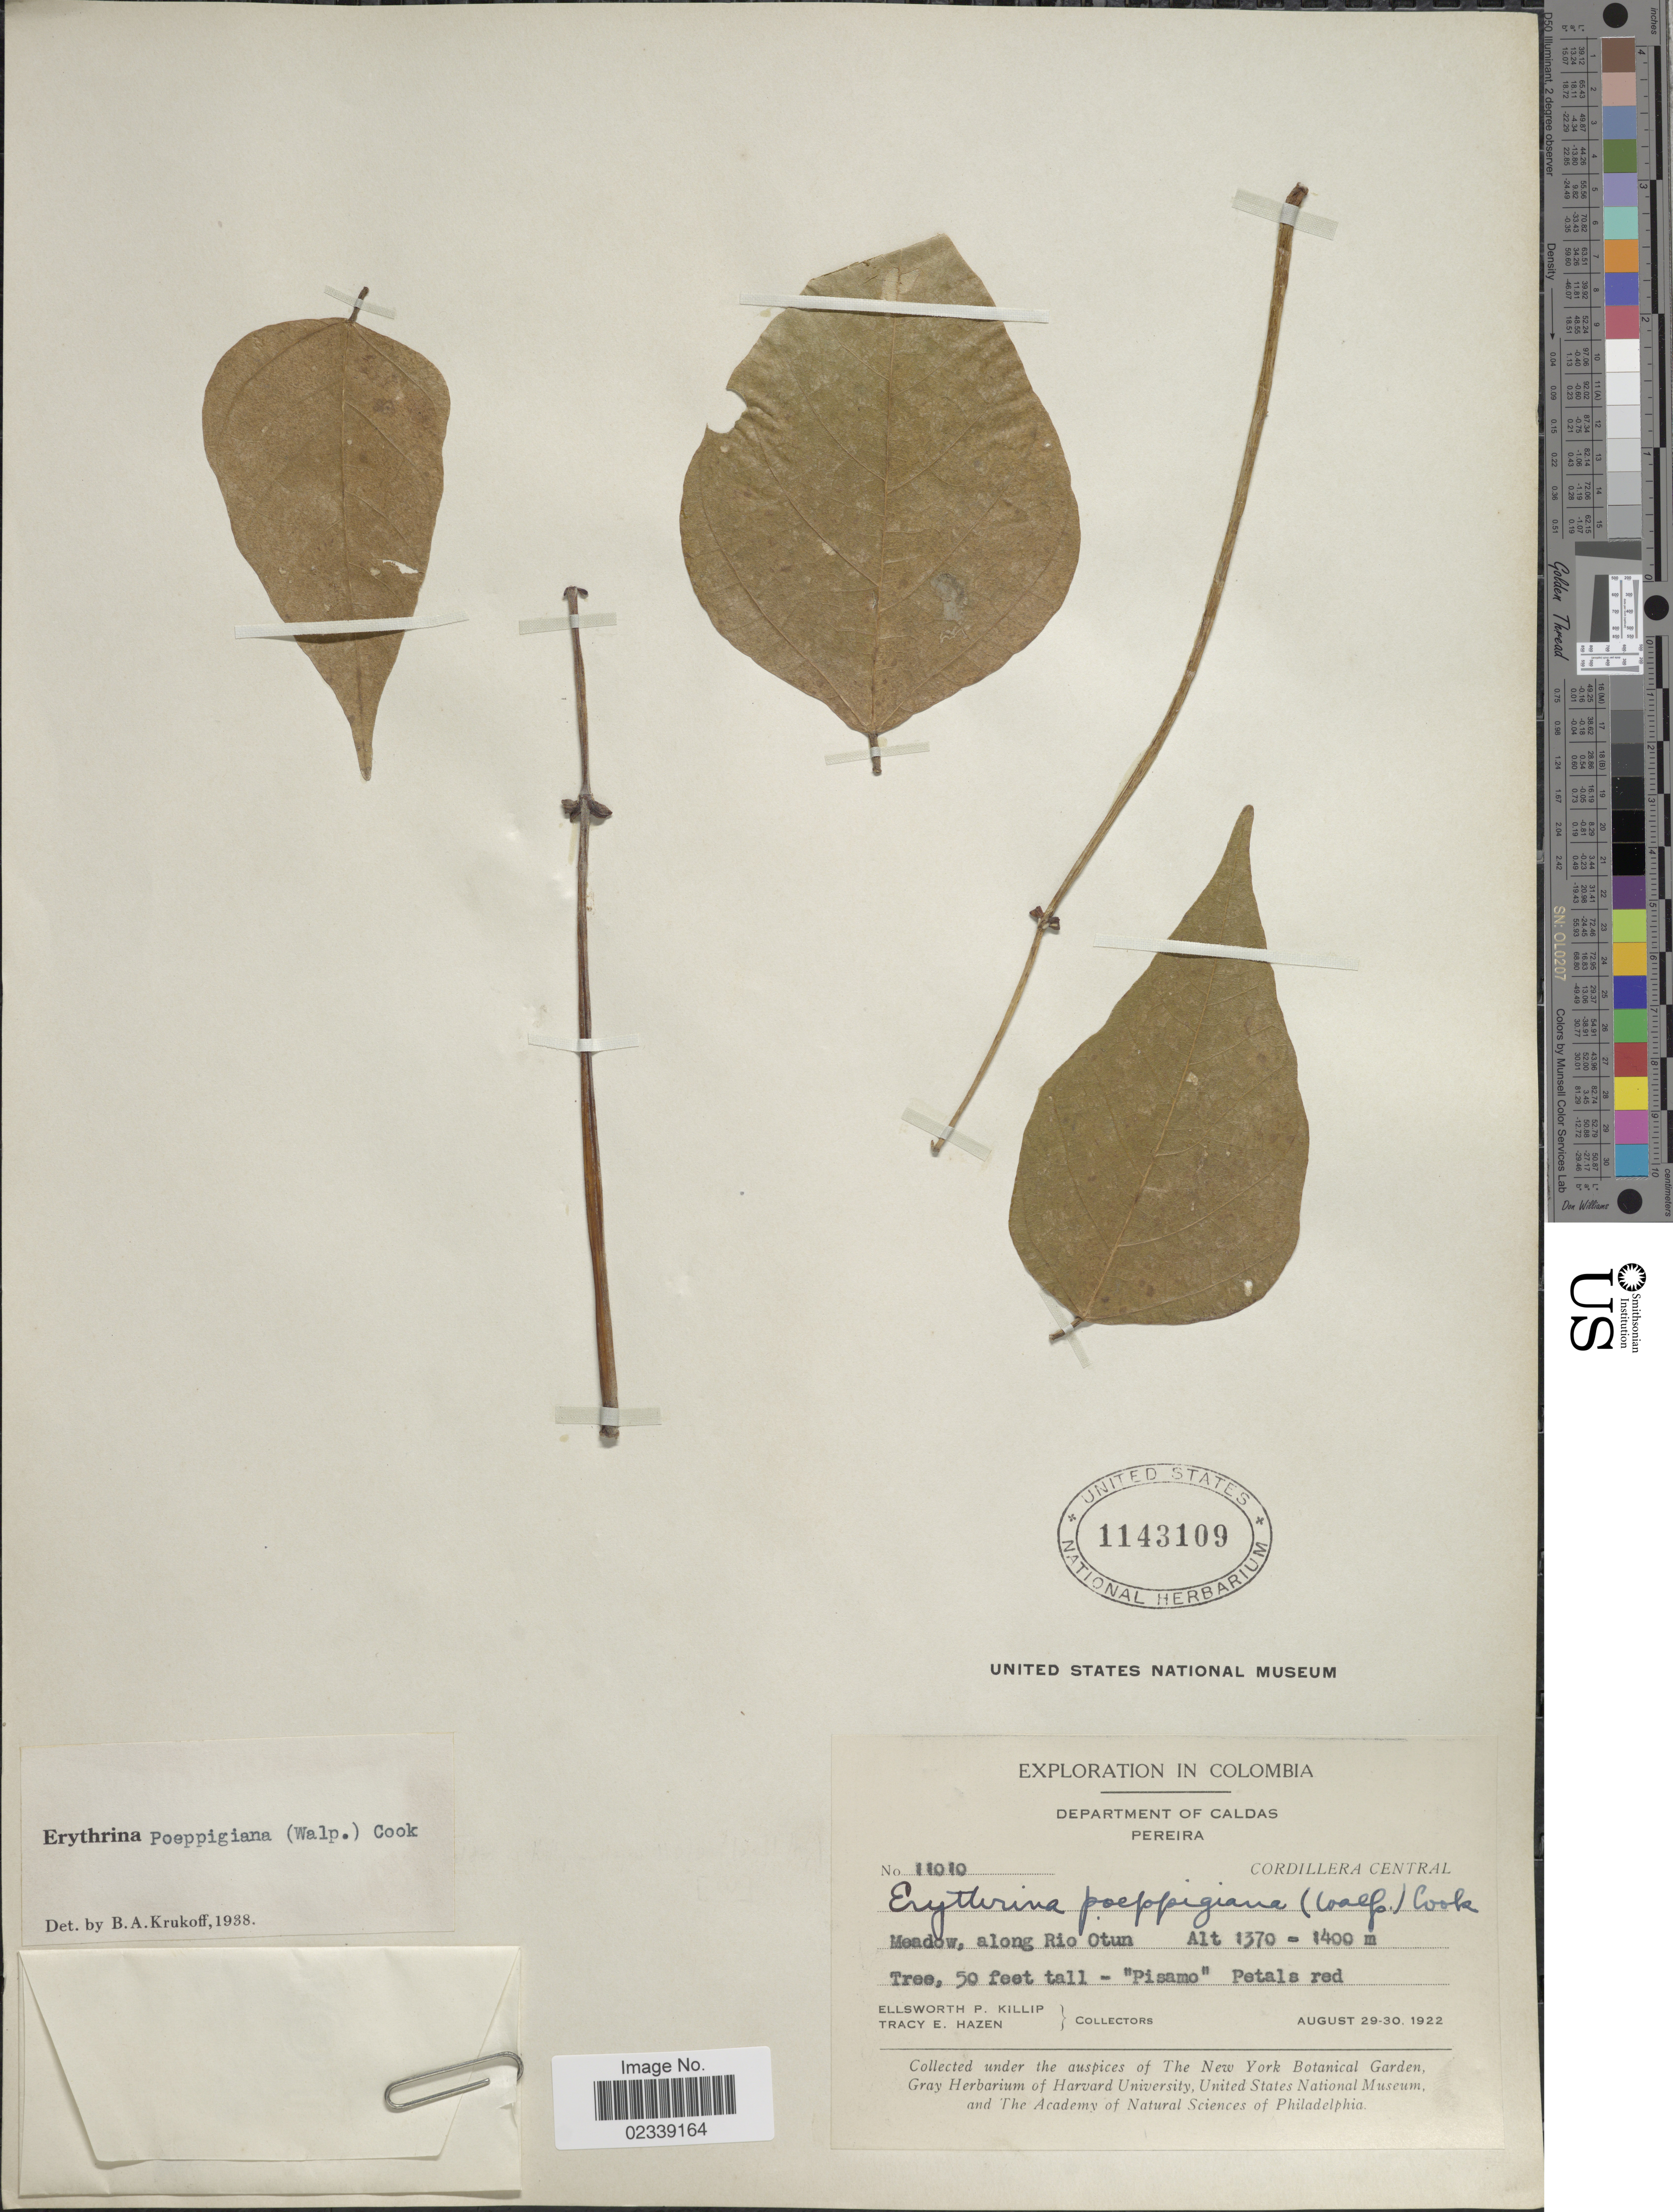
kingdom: Plantae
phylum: Tracheophyta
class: Magnoliopsida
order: Fabales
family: Fabaceae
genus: Erythrina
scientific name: Erythrina poeppigiana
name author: (Walp.) O.F. Cook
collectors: E. P. Killip & T. E. Hazen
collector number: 11010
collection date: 1922-08-29/1922-08-30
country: Colombia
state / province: Caldas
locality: Pereira, Cordillera Central, along Rio Otun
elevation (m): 1370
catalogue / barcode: US 1143109